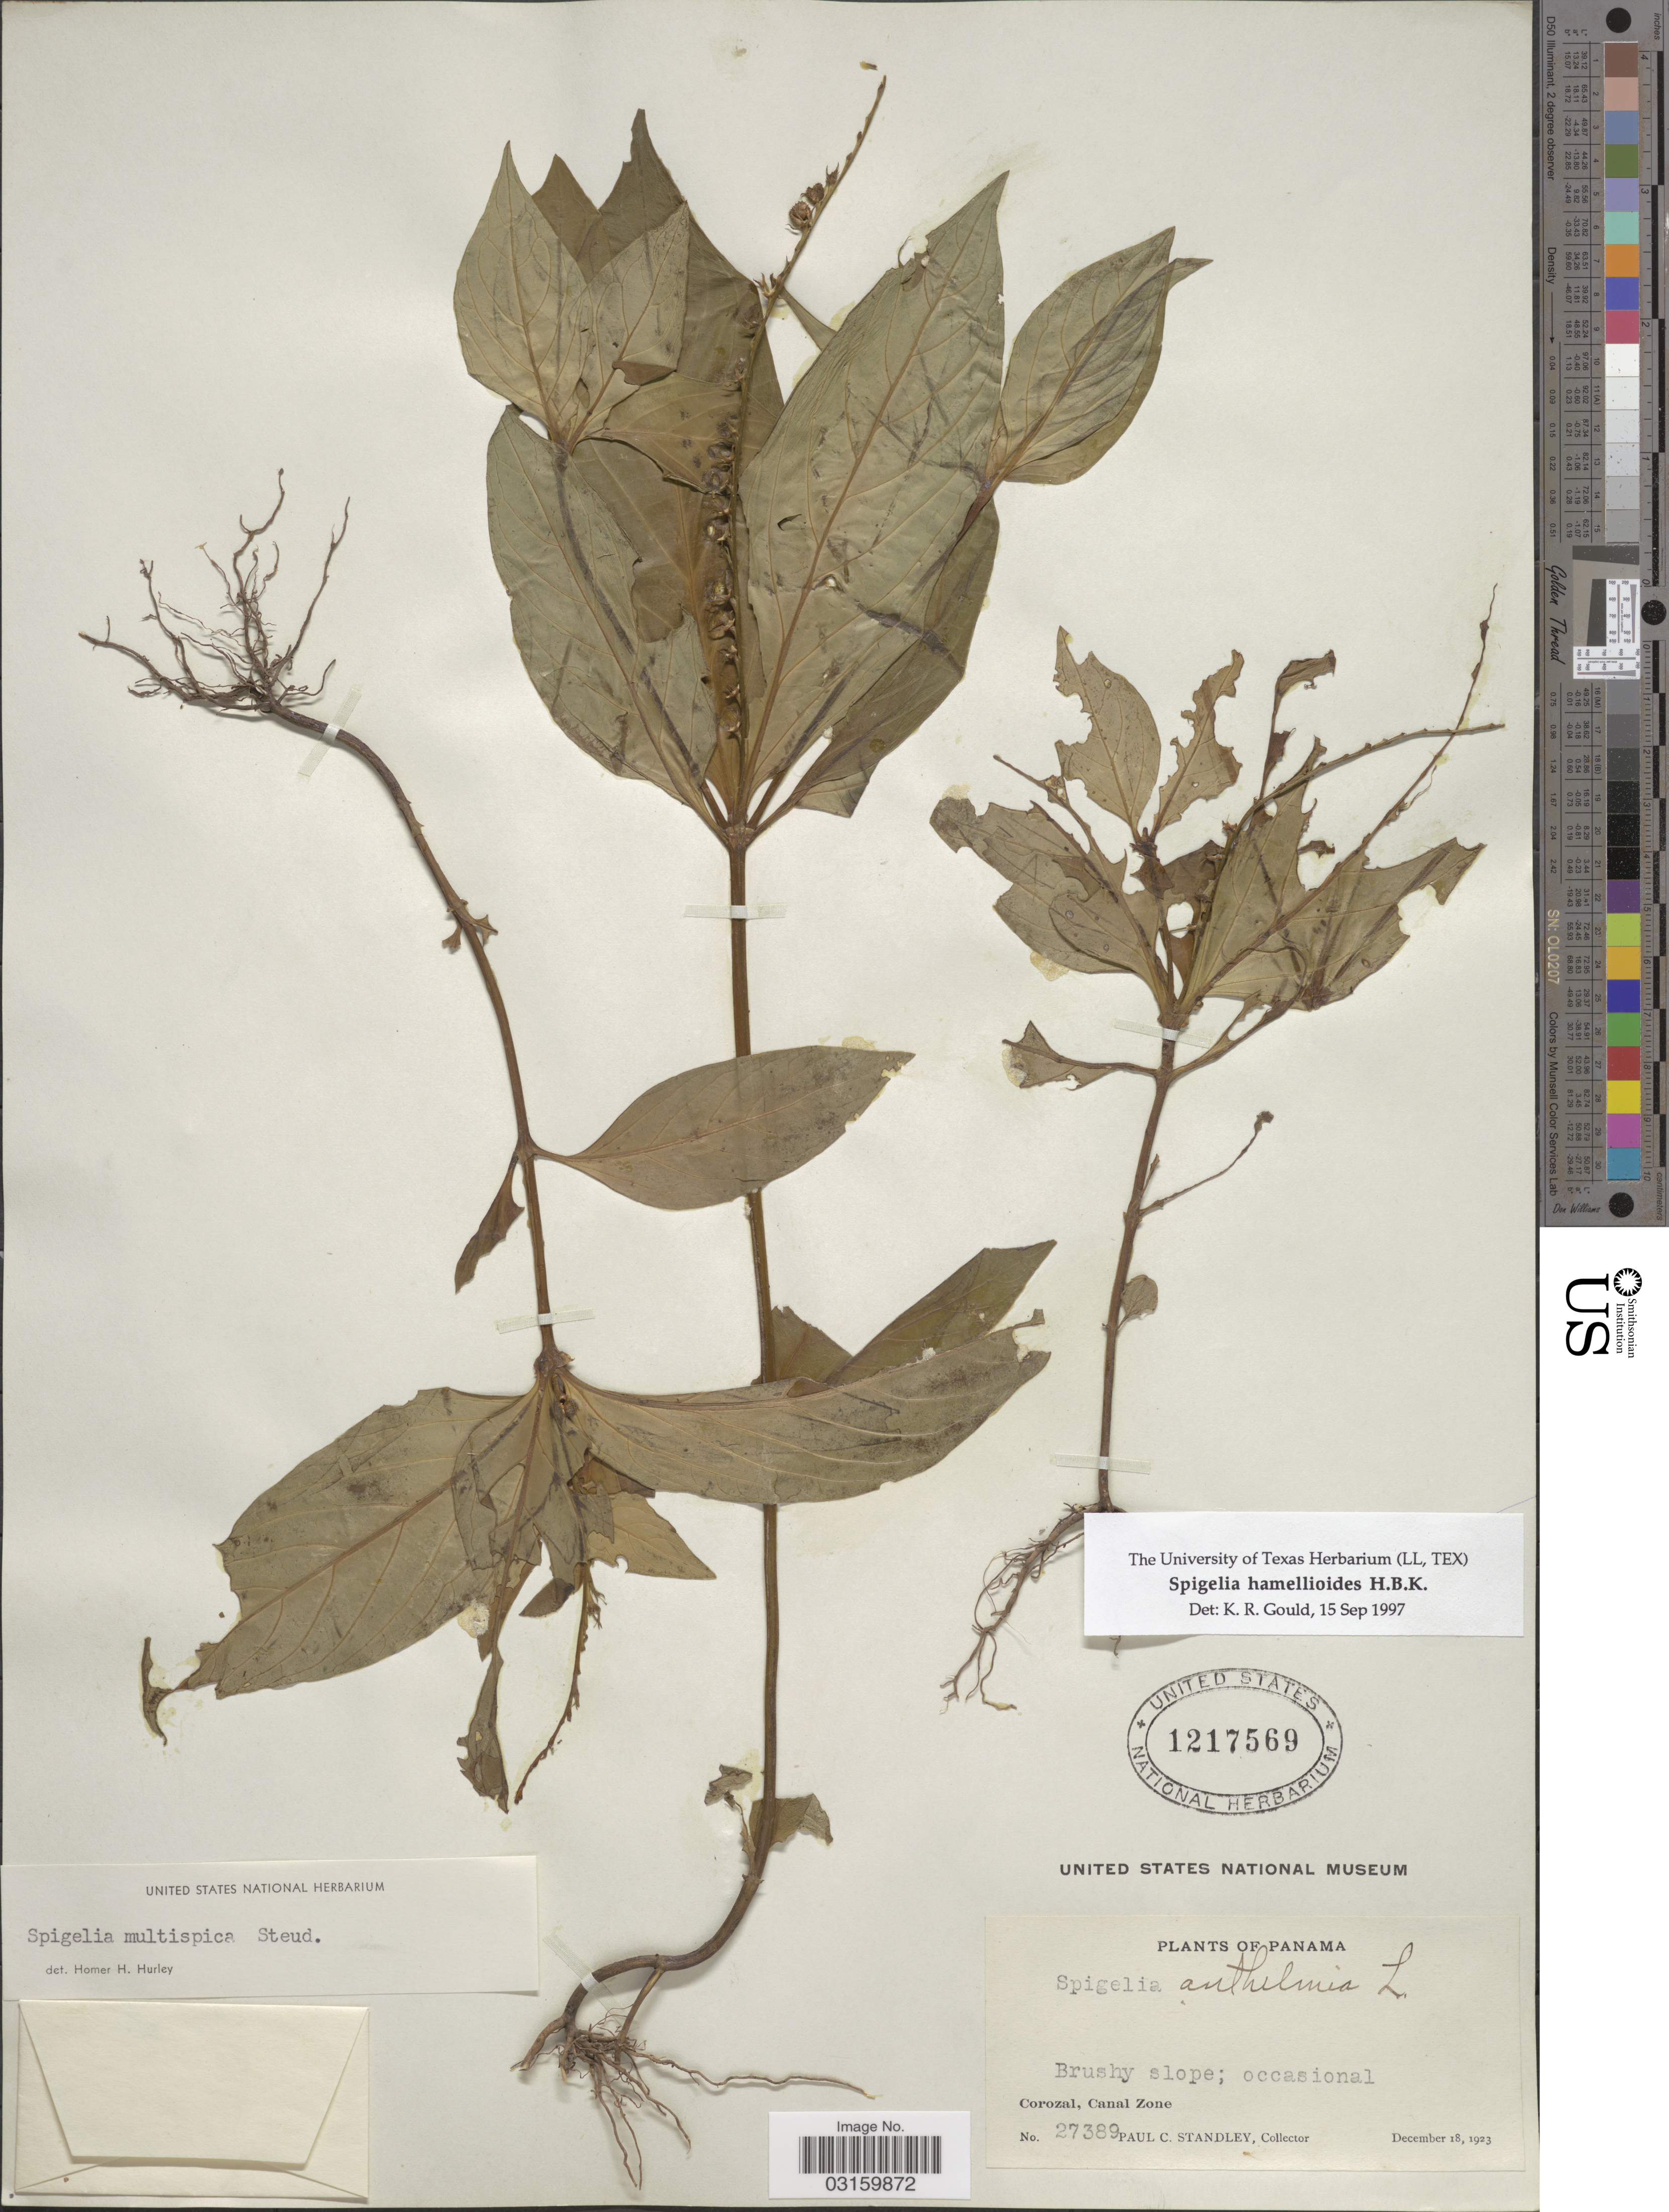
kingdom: Plantae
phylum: Tracheophyta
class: Magnoliopsida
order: Gentianales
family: Loganiaceae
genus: Spigelia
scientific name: Spigelia hamelioides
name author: Kunth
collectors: P. C. Standley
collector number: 27389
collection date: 1923-12-18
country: Panama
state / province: Colón / Panamá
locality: Corozal, Canal Zone.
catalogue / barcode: US 1217569